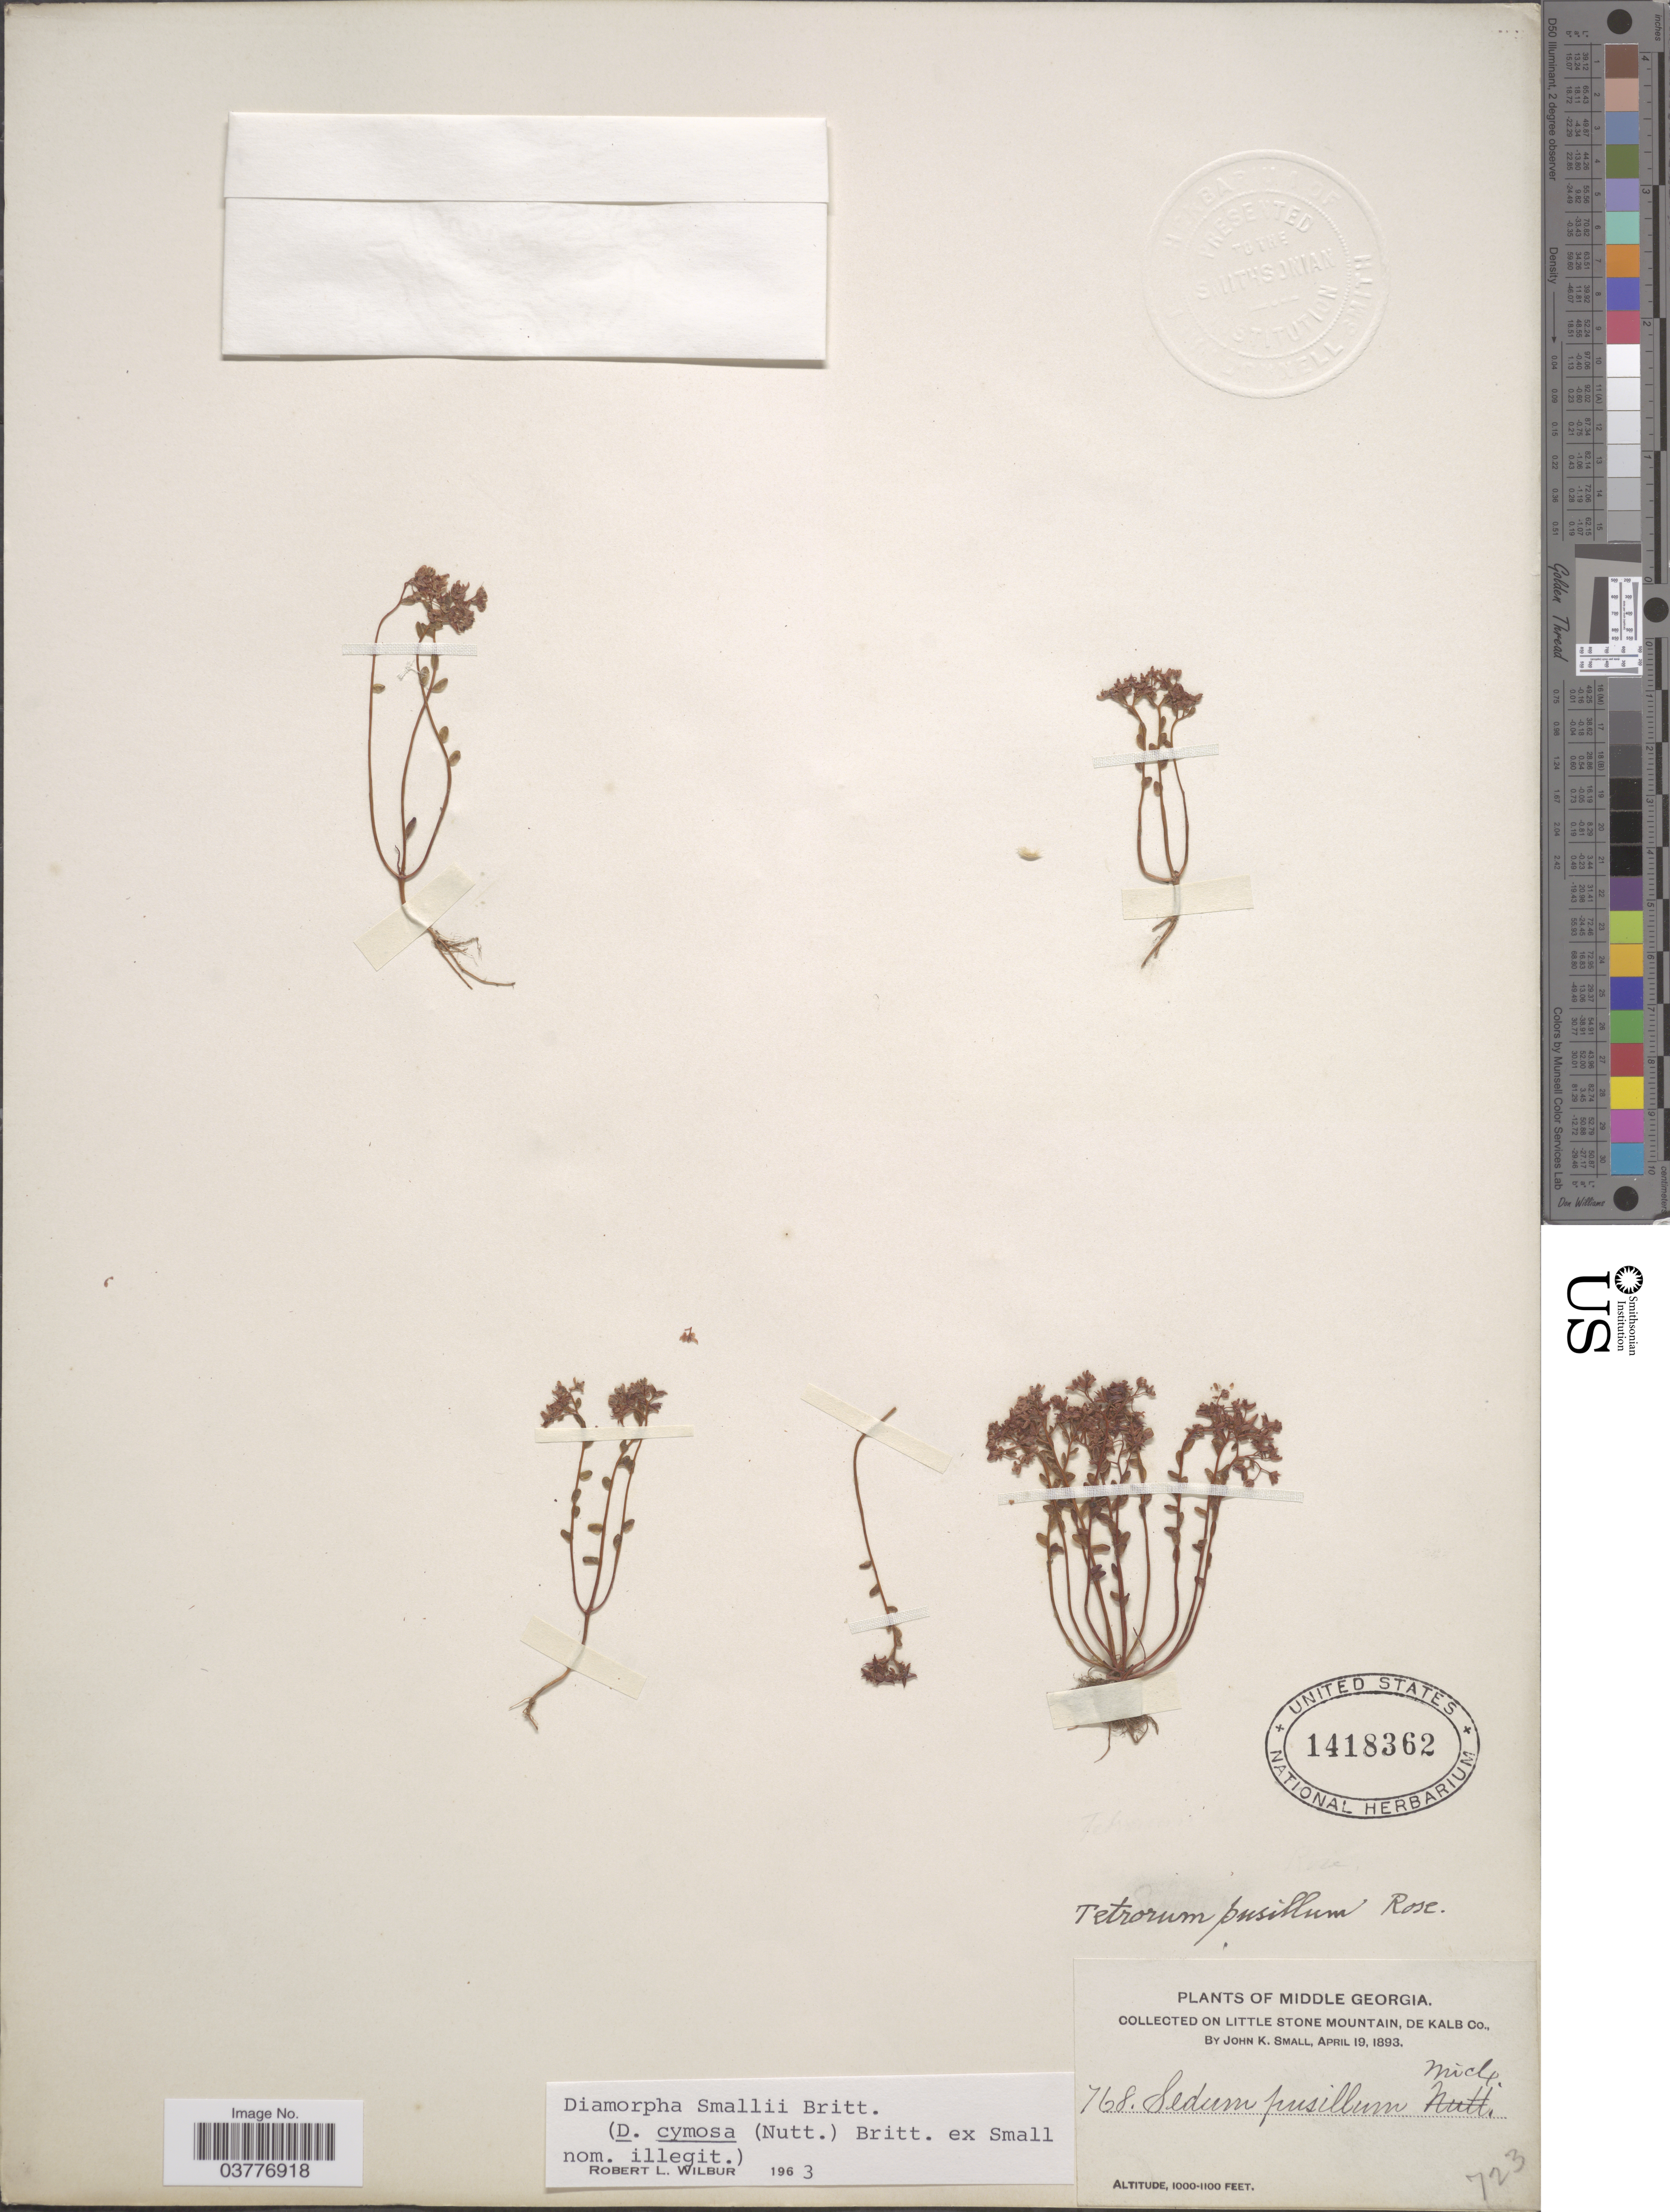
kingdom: Plantae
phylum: Tracheophyta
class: Magnoliopsida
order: Saxifragales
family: Crassulaceae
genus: Sedum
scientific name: Sedum smallii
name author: (Britton) H.E. Ahles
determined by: Strong, Mark T., (BOT), Smithsonian Institution - National Museum of Natural History (UNITED STATES)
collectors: J. K. Small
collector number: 768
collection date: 1893-04-19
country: United States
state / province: Georgia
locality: Middle Georgia. Little Stone Mountain, De Kalb Co.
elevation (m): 305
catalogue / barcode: US 1418362